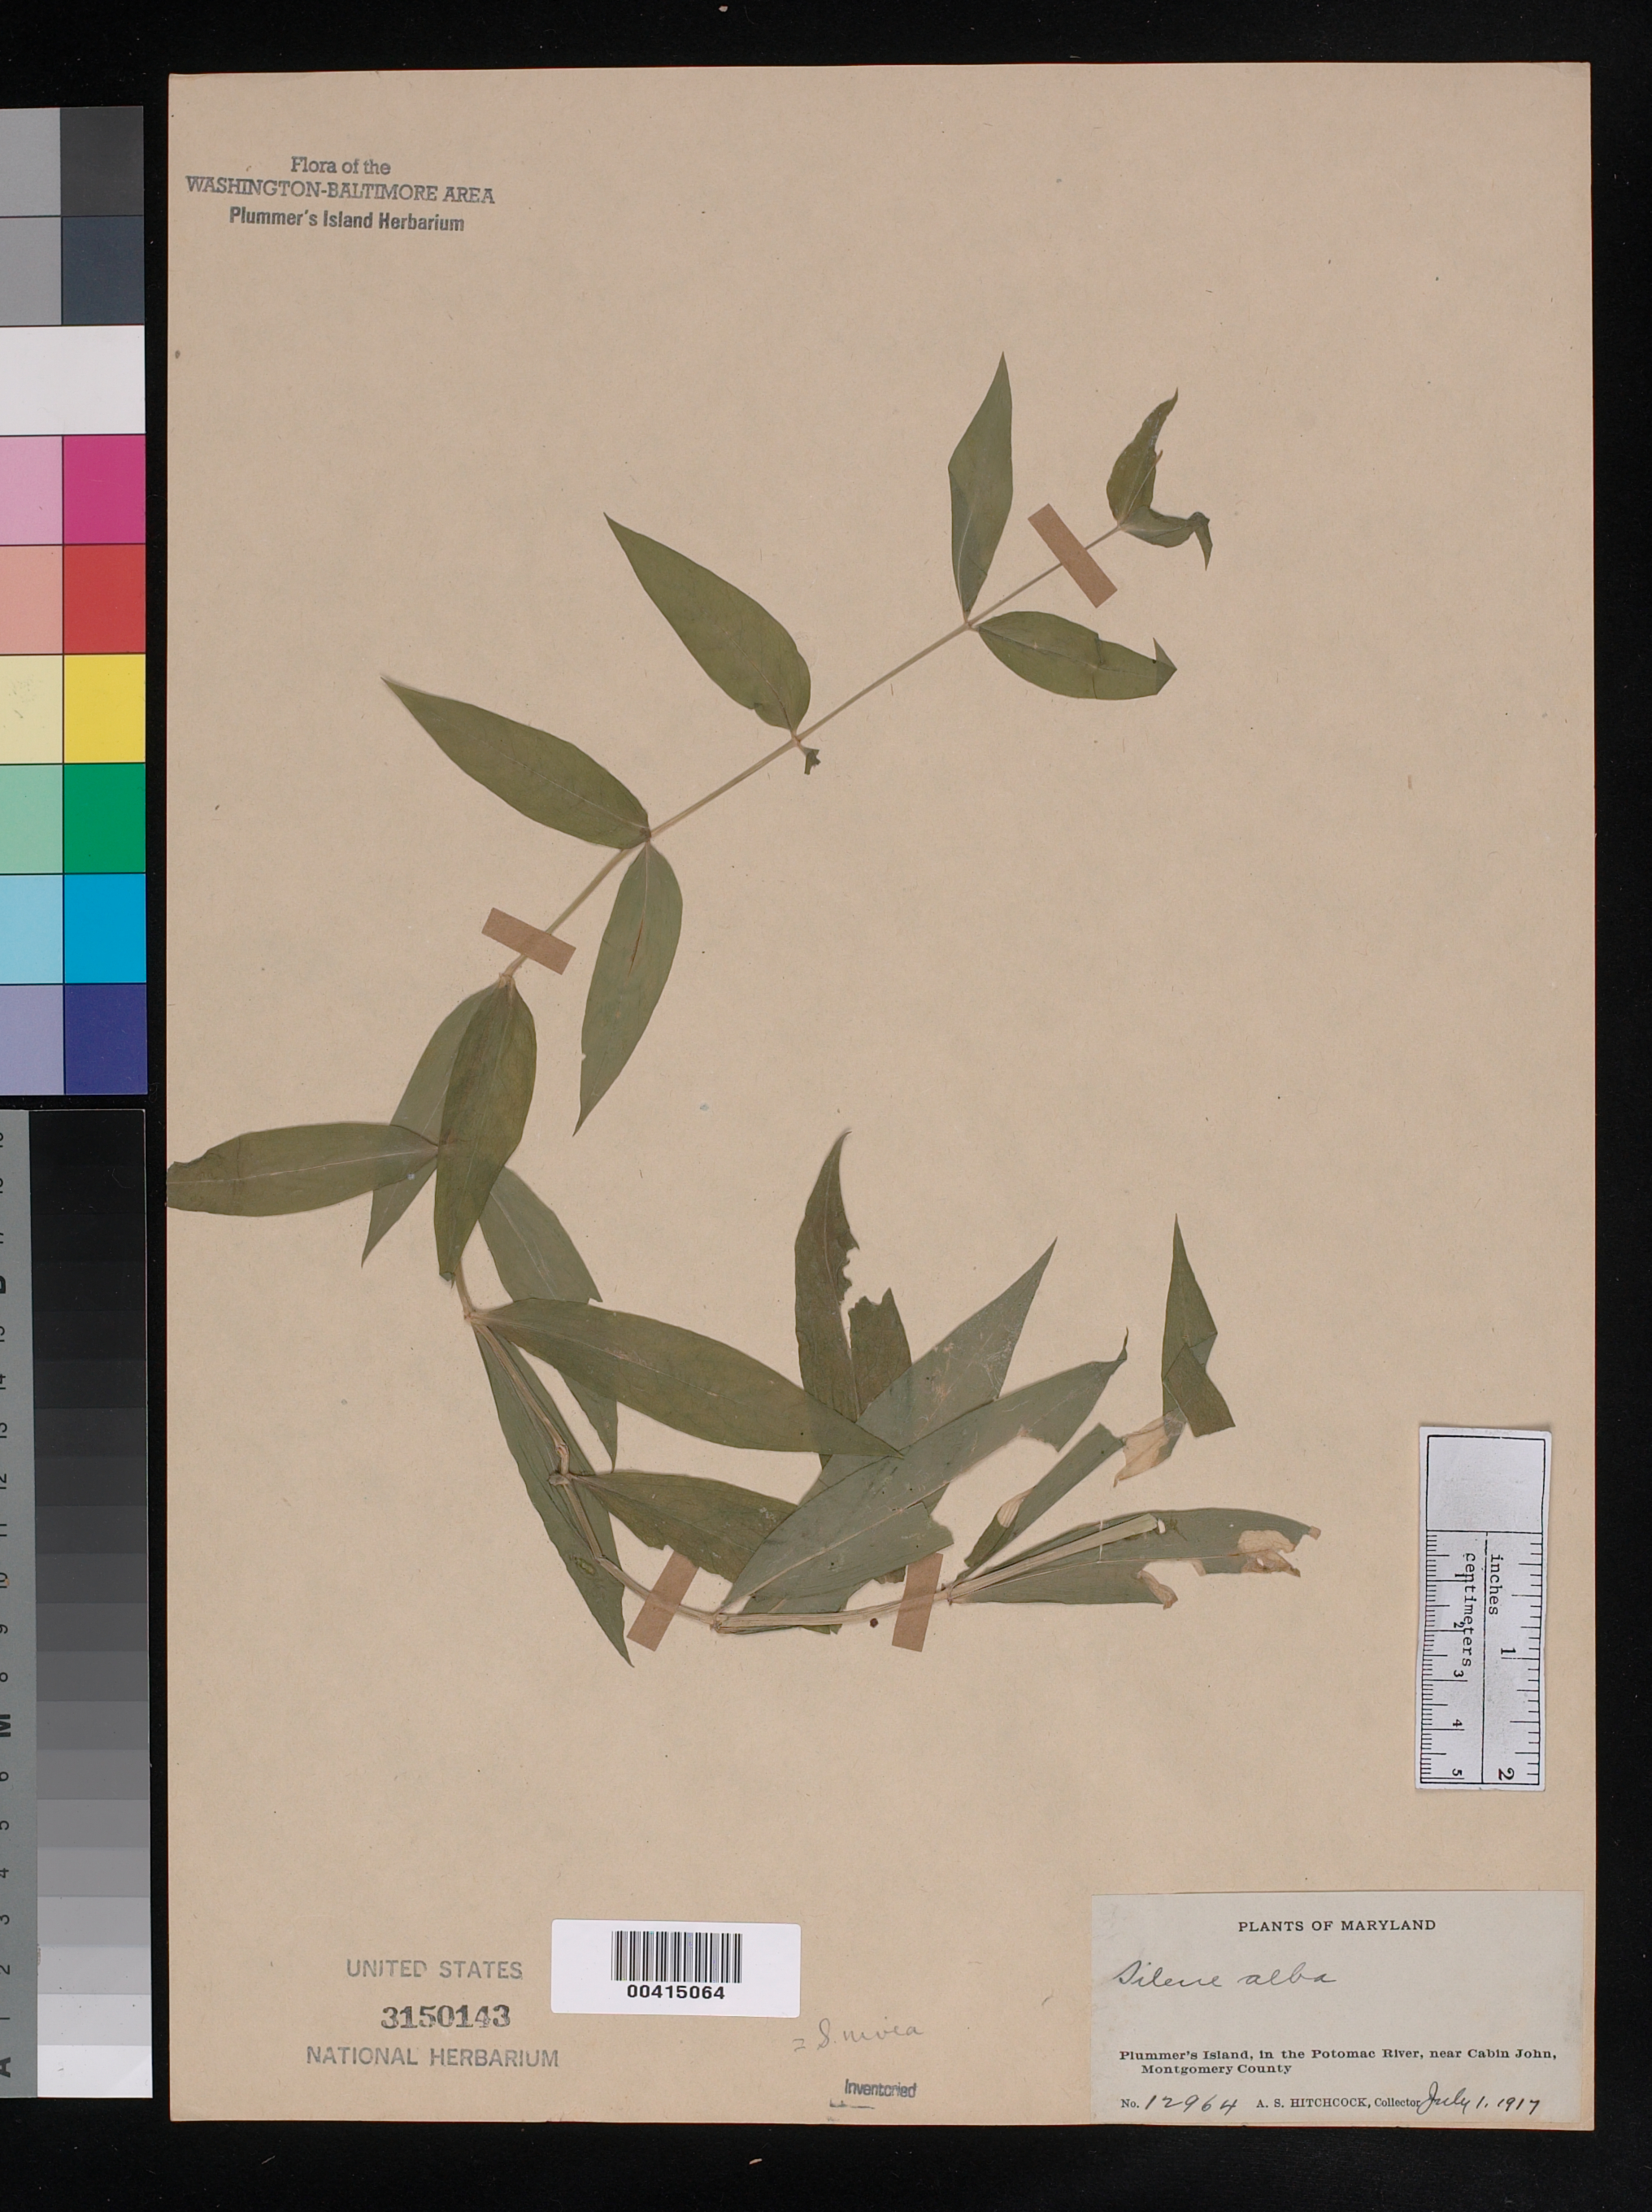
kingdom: Plantae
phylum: Tracheophyta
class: Magnoliopsida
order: Caryophyllales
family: Caryophyllaceae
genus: Silene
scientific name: Silene nivea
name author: (Nutt.) Muhl. ex DC.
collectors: A. S. Hitchcock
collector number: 12964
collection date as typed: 01 Jul 1917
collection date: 1917-07-01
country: United States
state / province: Maryland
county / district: Montgomery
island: Plummers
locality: Plummer's Island C. & O. Canal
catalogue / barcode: US 3150143